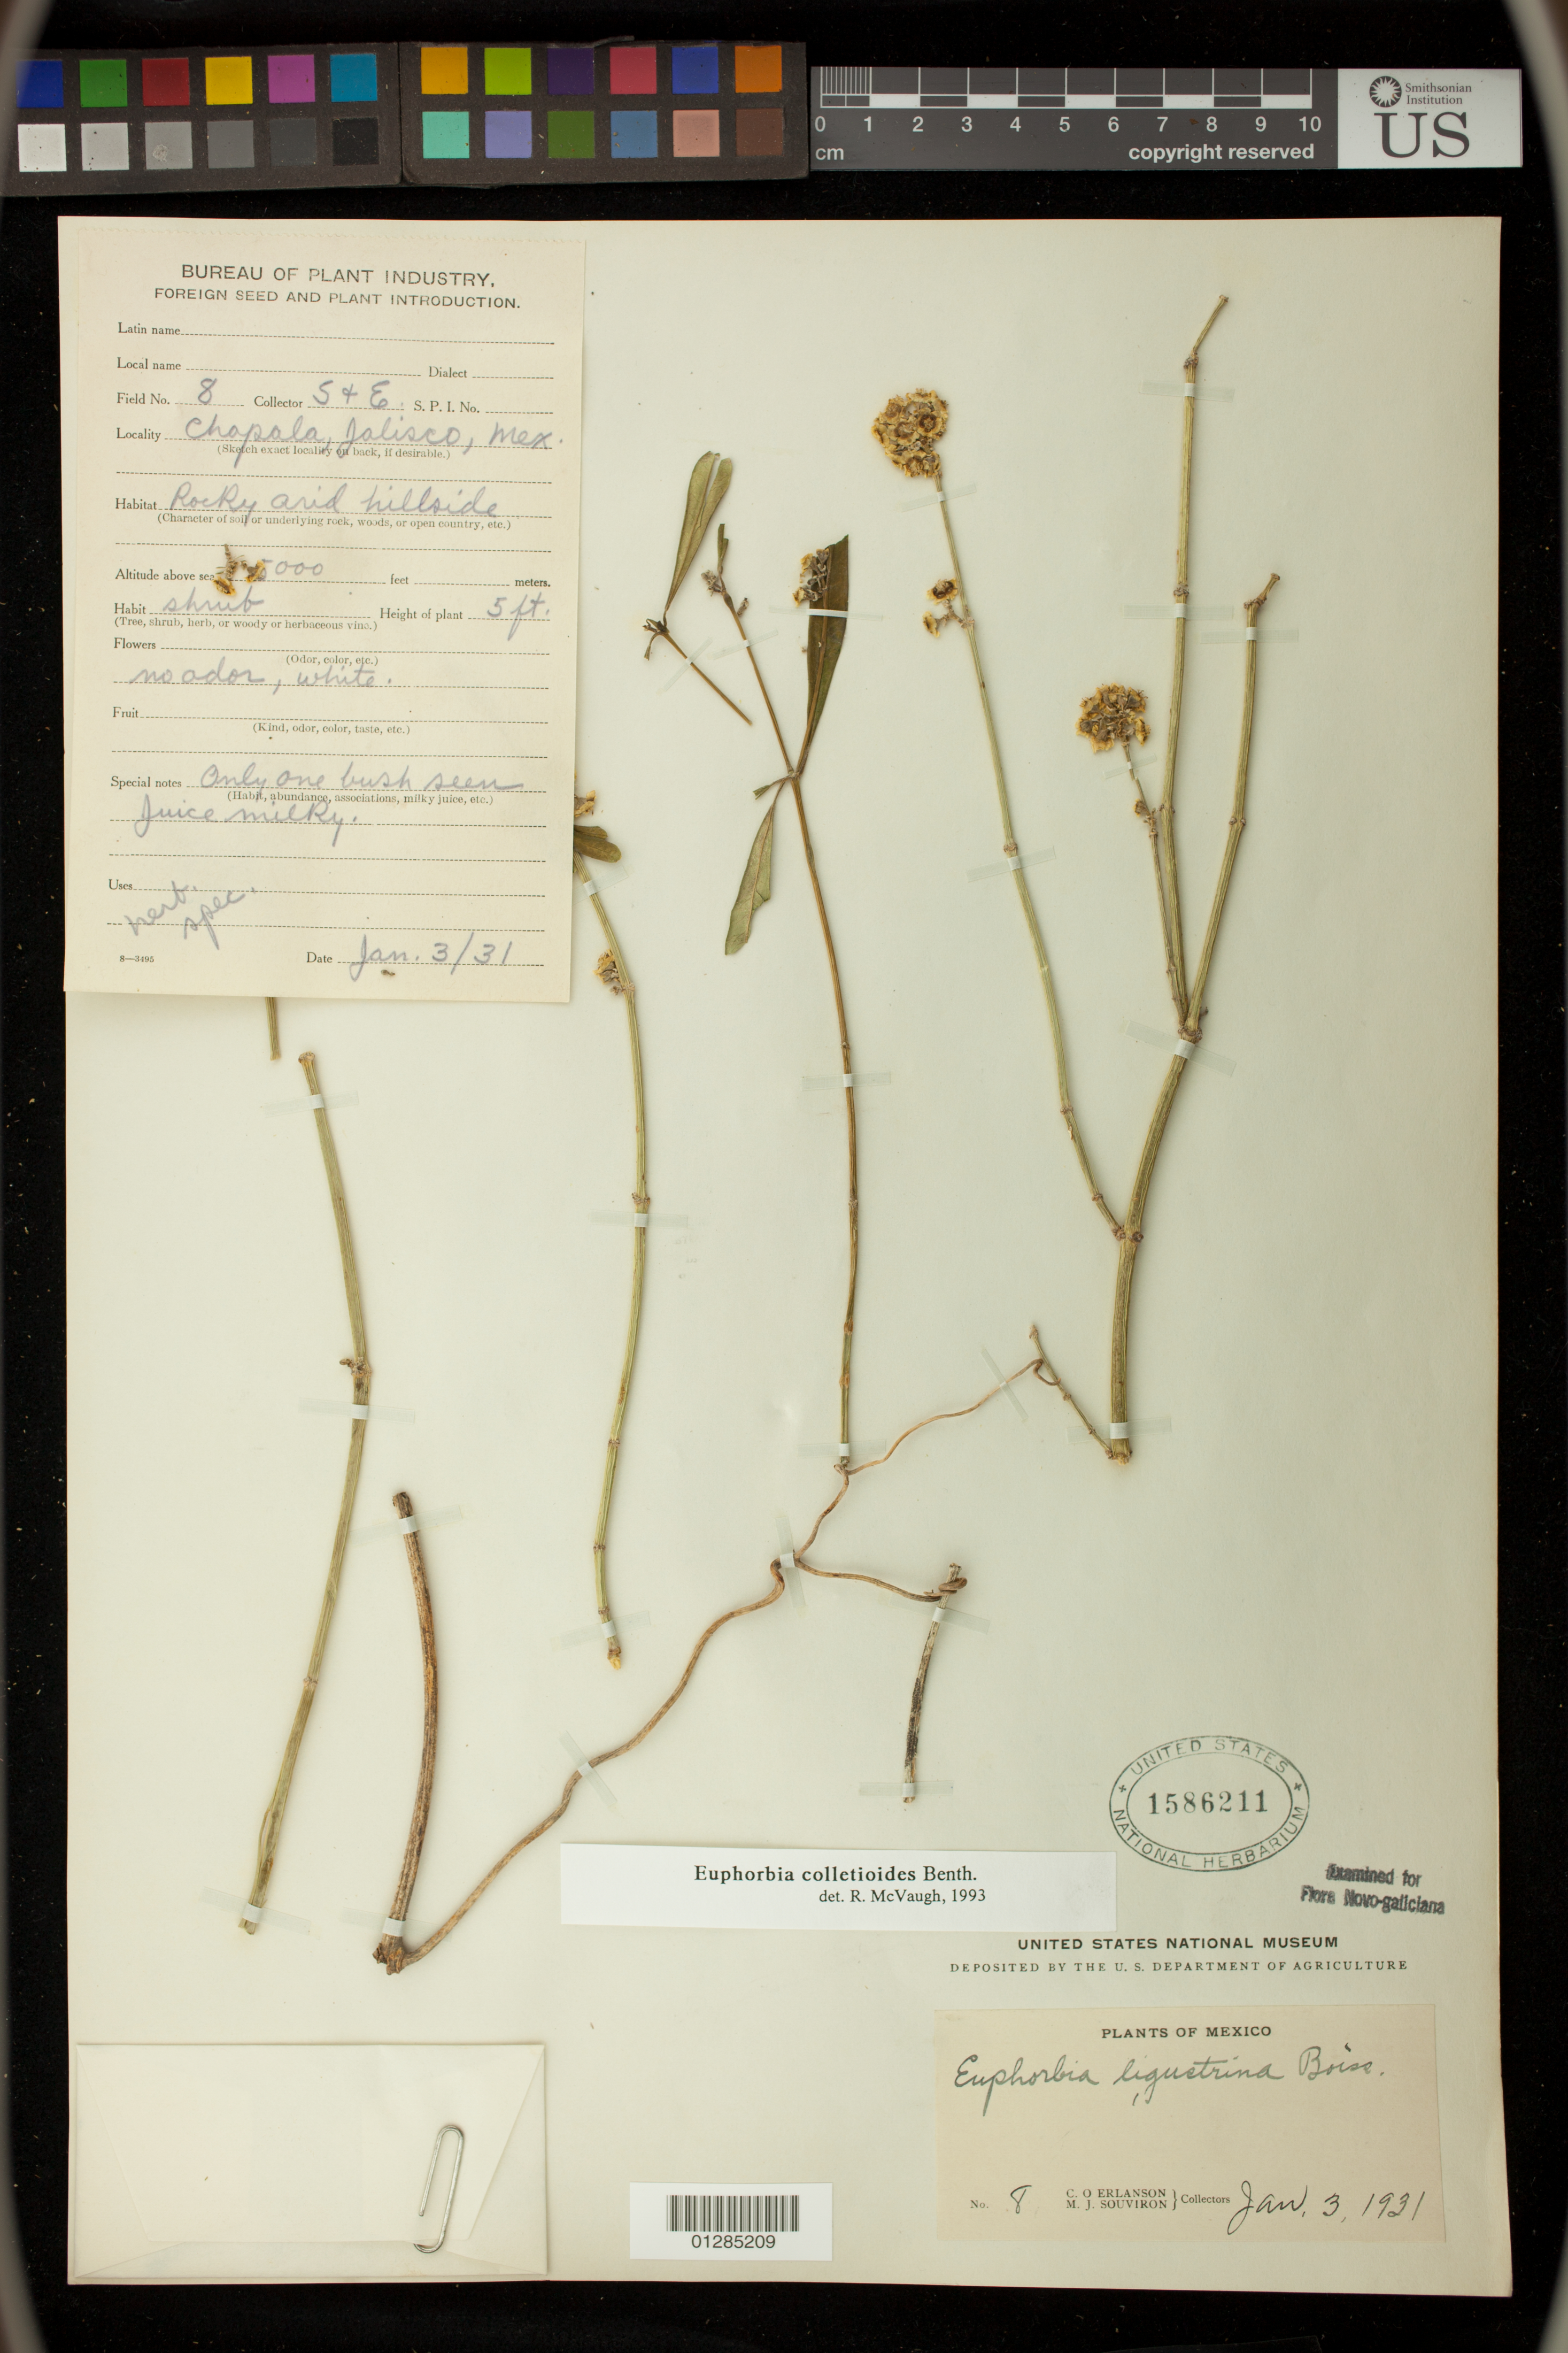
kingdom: Plantae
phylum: Tracheophyta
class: Magnoliopsida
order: Malpighiales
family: Euphorbiaceae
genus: Euphorbia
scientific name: Euphorbia colletioides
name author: Benth.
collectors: C. O. Erlanson & M. J. Souviron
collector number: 8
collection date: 1931-01-03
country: Mexico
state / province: Jalisco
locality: Chapala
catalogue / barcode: US 1586211